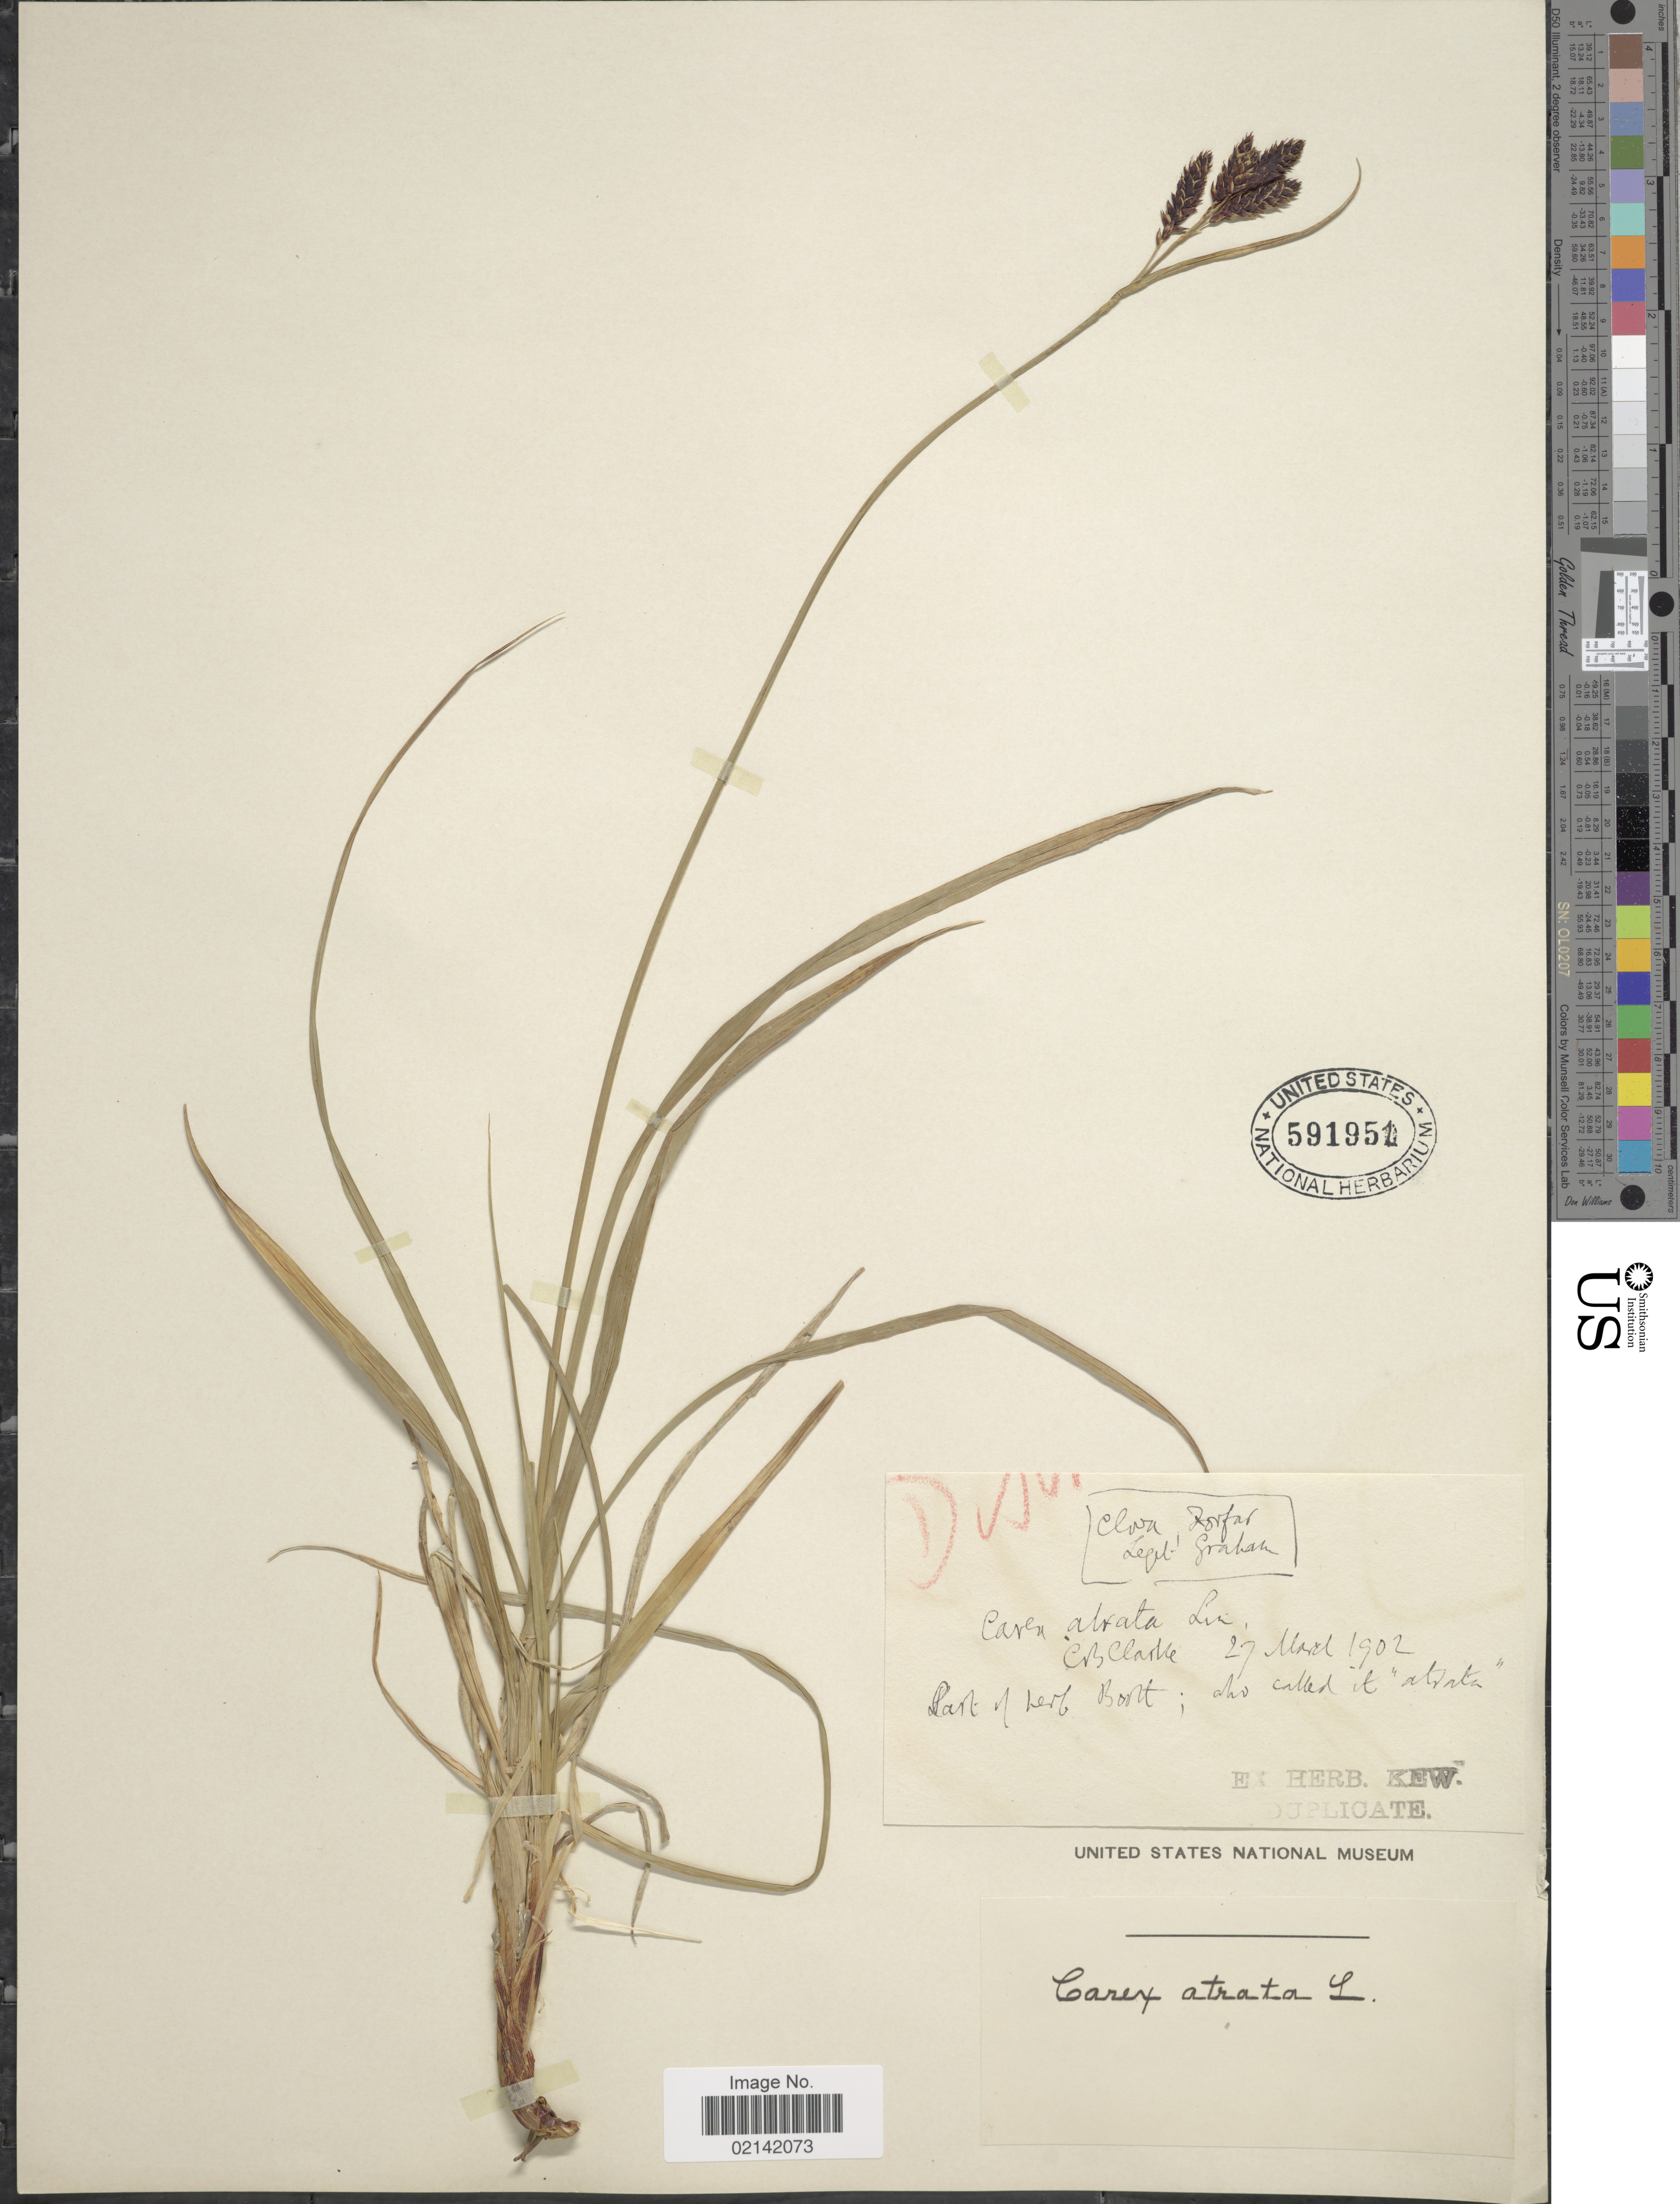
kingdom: Plantae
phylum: Tracheophyta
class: Liliopsida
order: Poales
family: Cyperaceae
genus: Carex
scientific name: Carex atrata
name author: L.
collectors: -- Graham & Herb. Boott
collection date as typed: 1800's? 27 Mar 1902 is date of determination by C.B. Clarke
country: United Kingdom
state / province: Scotland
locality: [illegible] Forfar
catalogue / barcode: US 591951